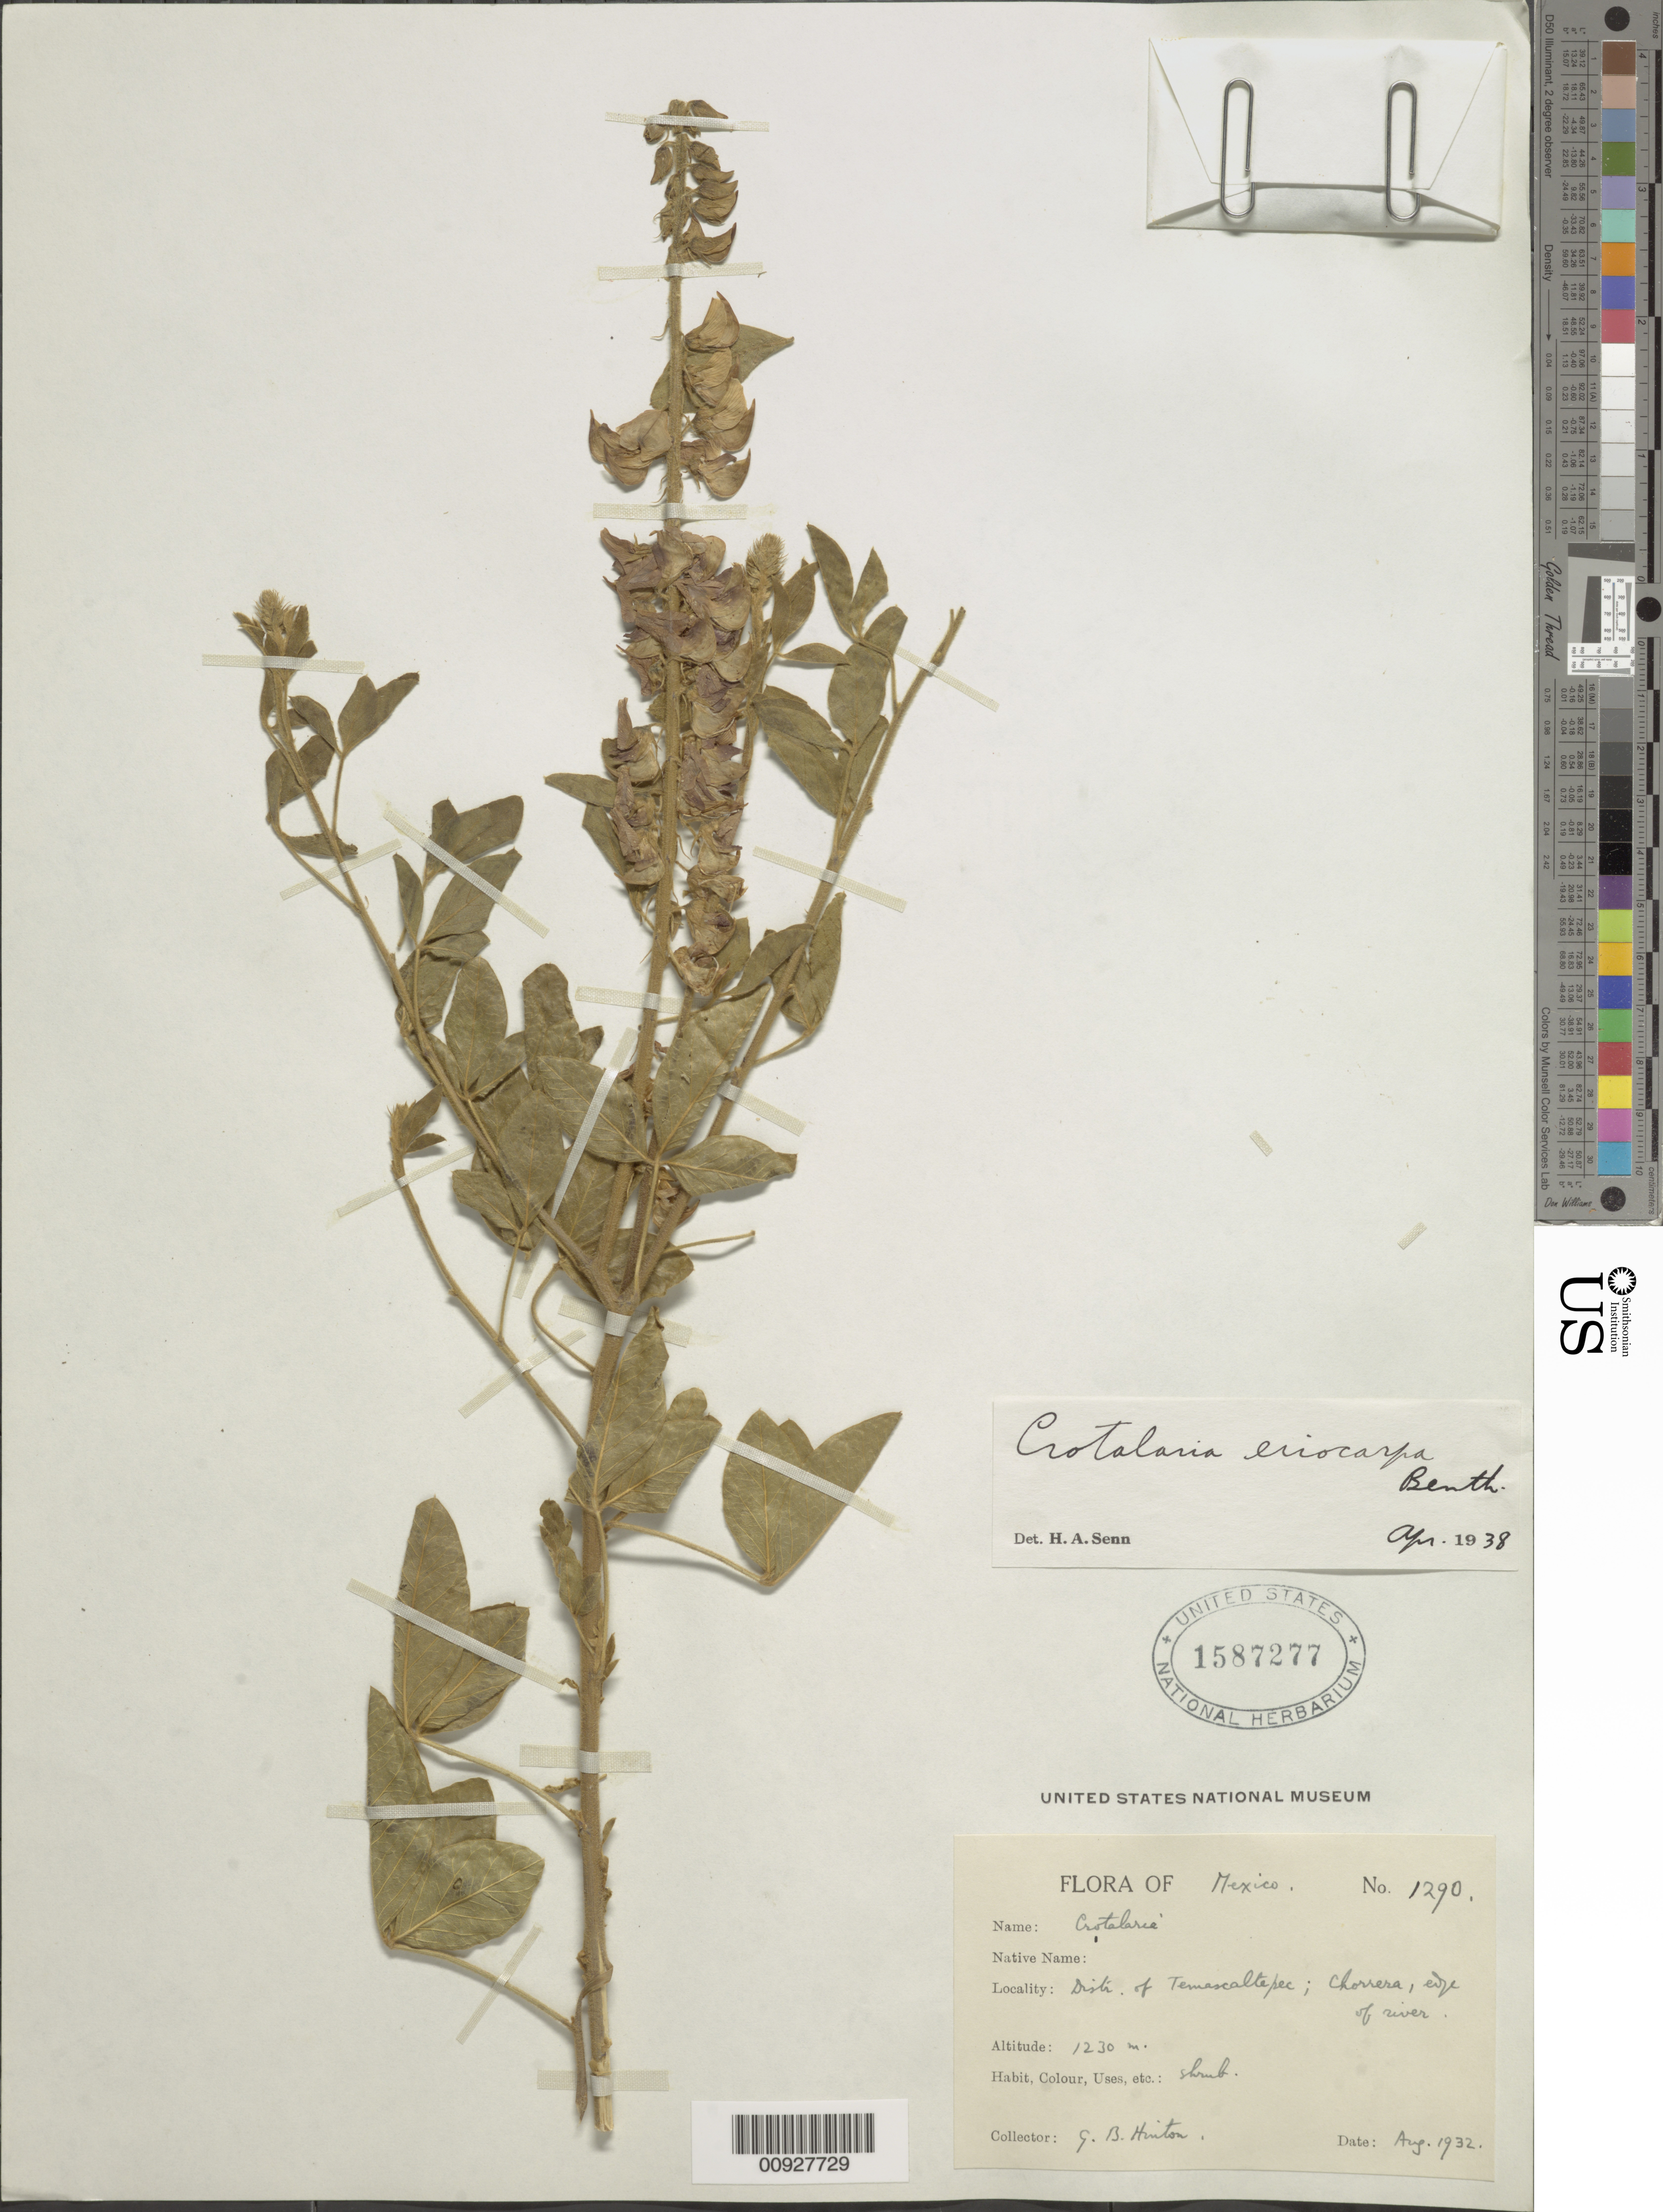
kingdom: Plantae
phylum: Tracheophyta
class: Magnoliopsida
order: Fabales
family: Fabaceae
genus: Crotalaria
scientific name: Crotalaria eriocarpa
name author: Benth.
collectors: G. B. Hinton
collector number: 1290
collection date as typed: Aug 1932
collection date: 1932-08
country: Mexico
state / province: México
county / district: Temascaltepec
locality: State of Mexico: Distr. of Temascaltepec: Chorrera.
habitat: Edge of river.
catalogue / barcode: US 1587277